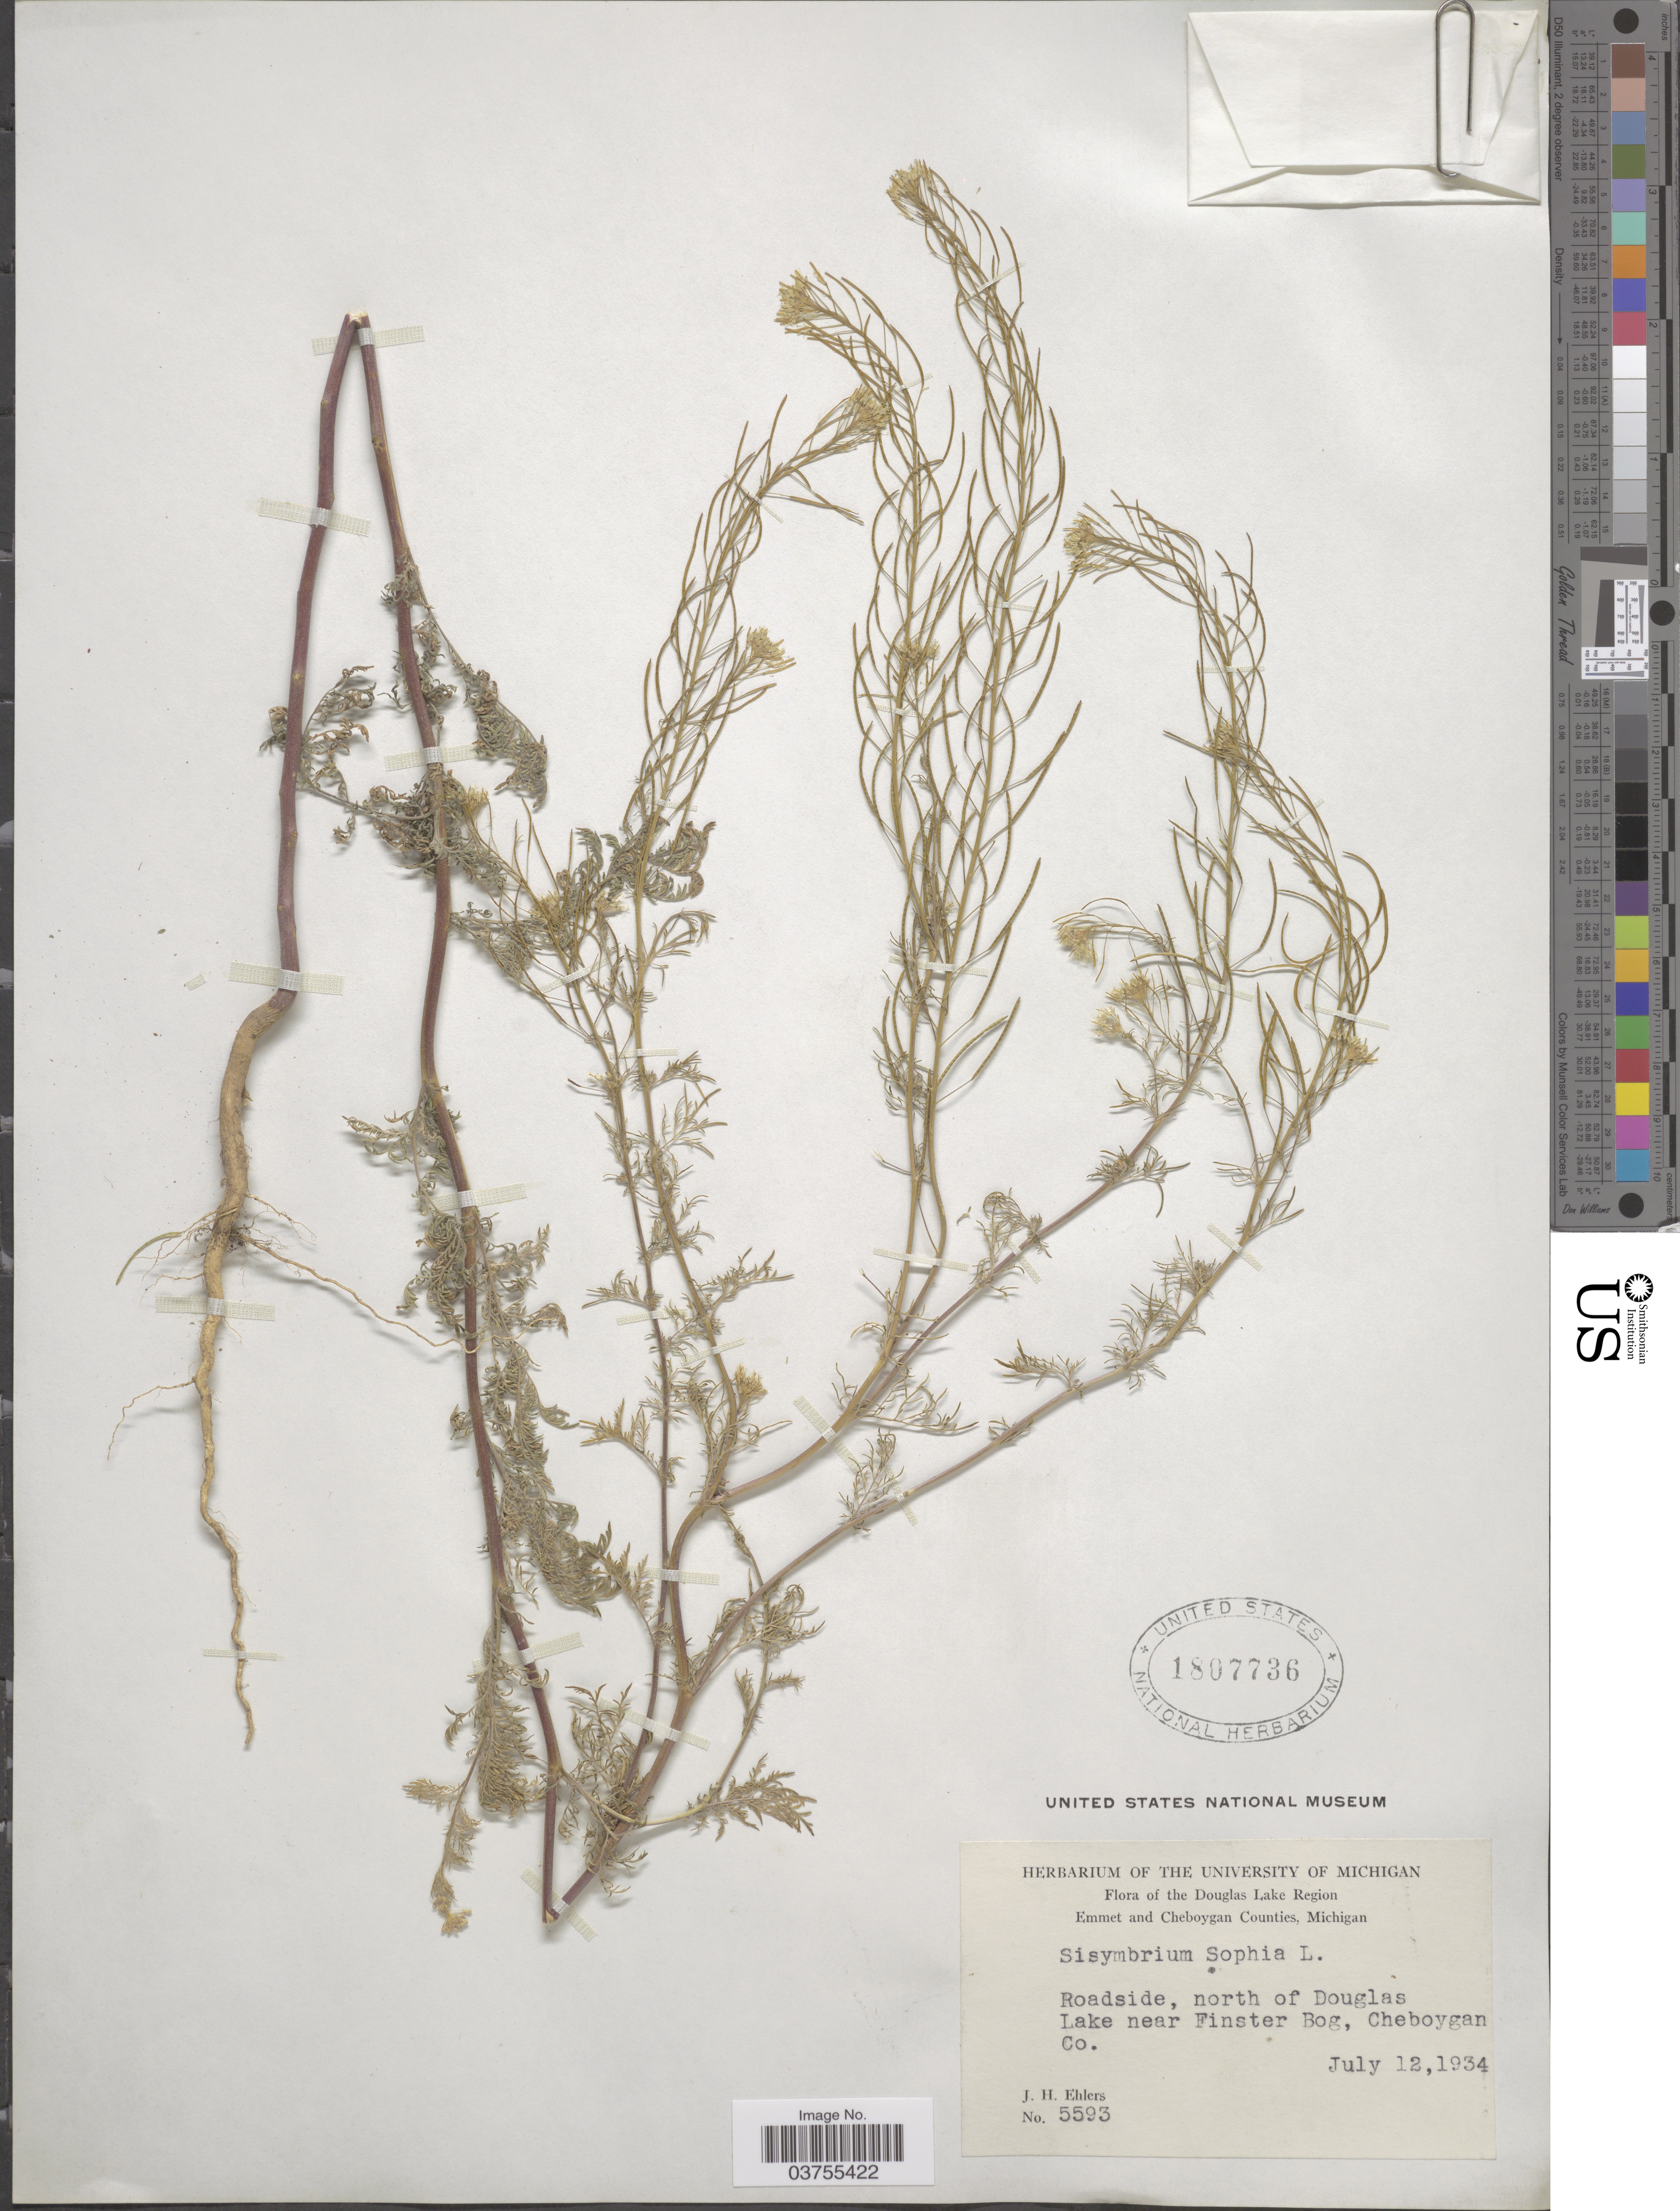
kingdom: Plantae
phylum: Tracheophyta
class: Magnoliopsida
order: Brassicales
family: Brassicaceae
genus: Descurainia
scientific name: Descurainia sophia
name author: (L.) Webb ex Prantl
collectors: J. H. Ehlers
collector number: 5593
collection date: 1934-07-12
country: United States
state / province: Michigan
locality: Douglas Lake Region. Roadside, north of Douglas Lake near Finster Bog, Cheboygan Co.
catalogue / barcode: US 1807736